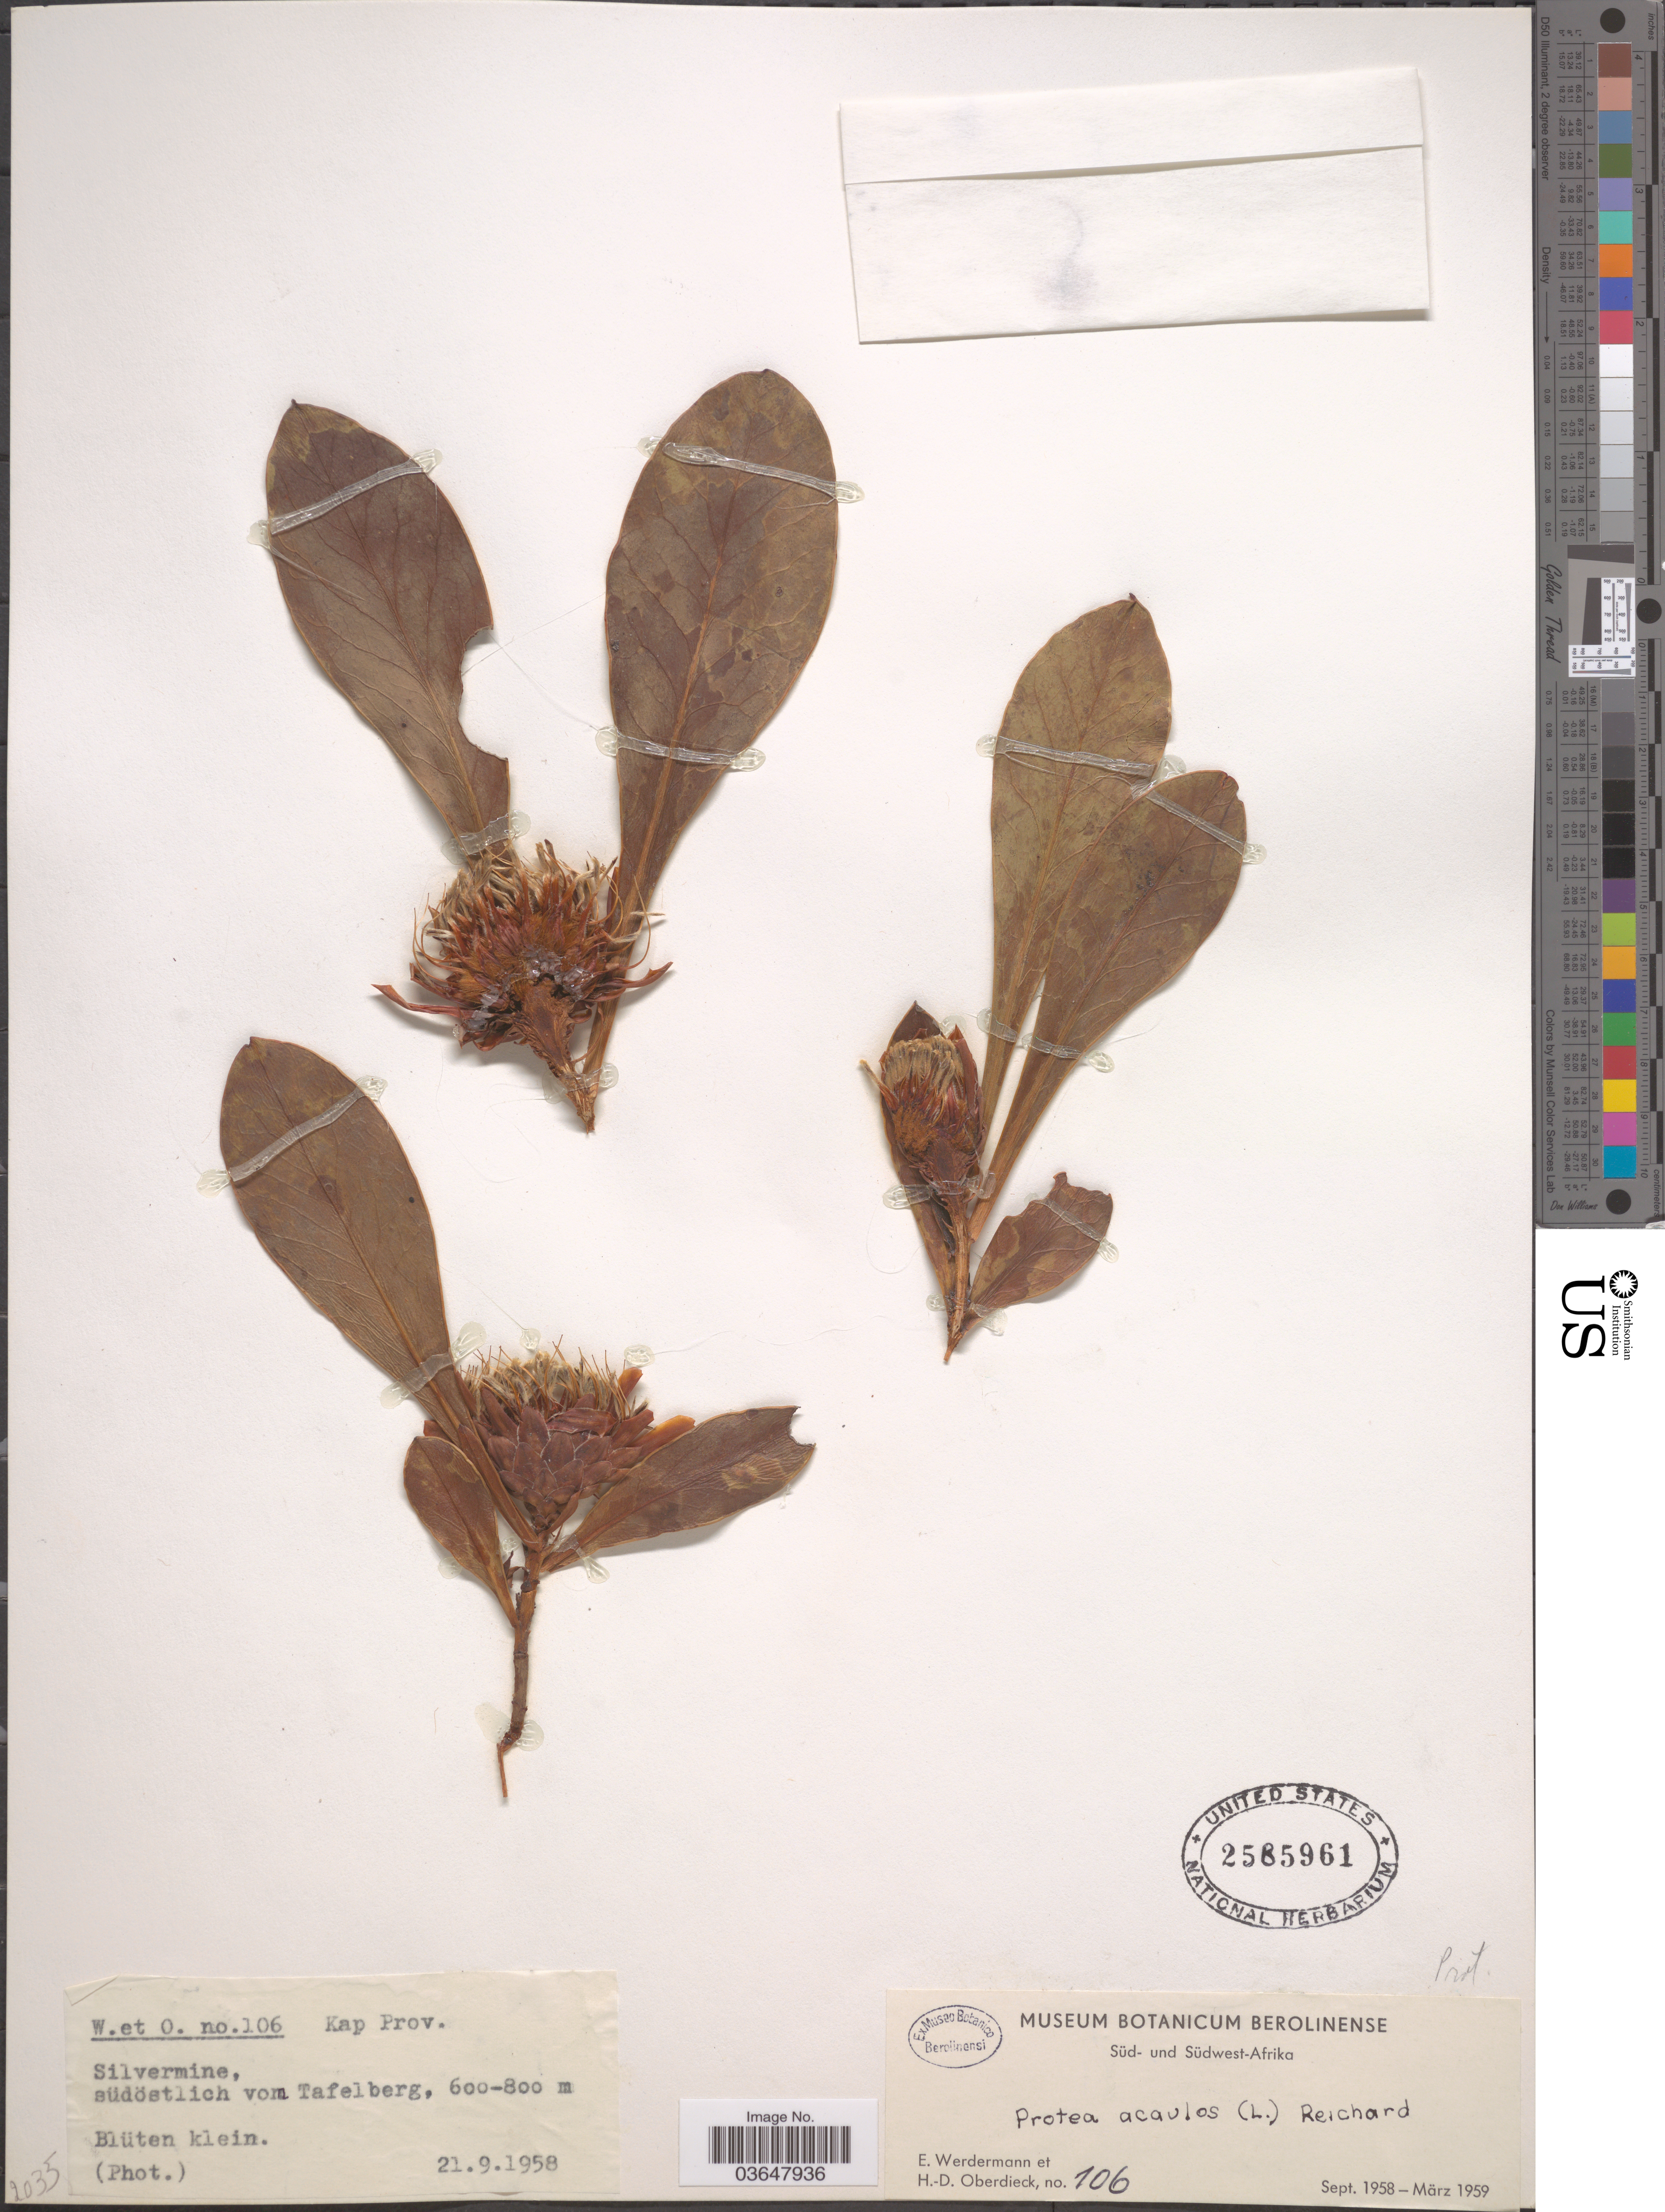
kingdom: Plantae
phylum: Tracheophyta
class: Magnoliopsida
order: Proteales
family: Proteaceae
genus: Protea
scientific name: Protea acaulis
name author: Thunb.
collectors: E. Werdermann & H. Oberdieck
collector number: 106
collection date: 1958-09-21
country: South Africa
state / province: Western Cape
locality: Kap Prov. Silvermine, südöstlich von Tafelberg.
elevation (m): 600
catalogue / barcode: US 2585961